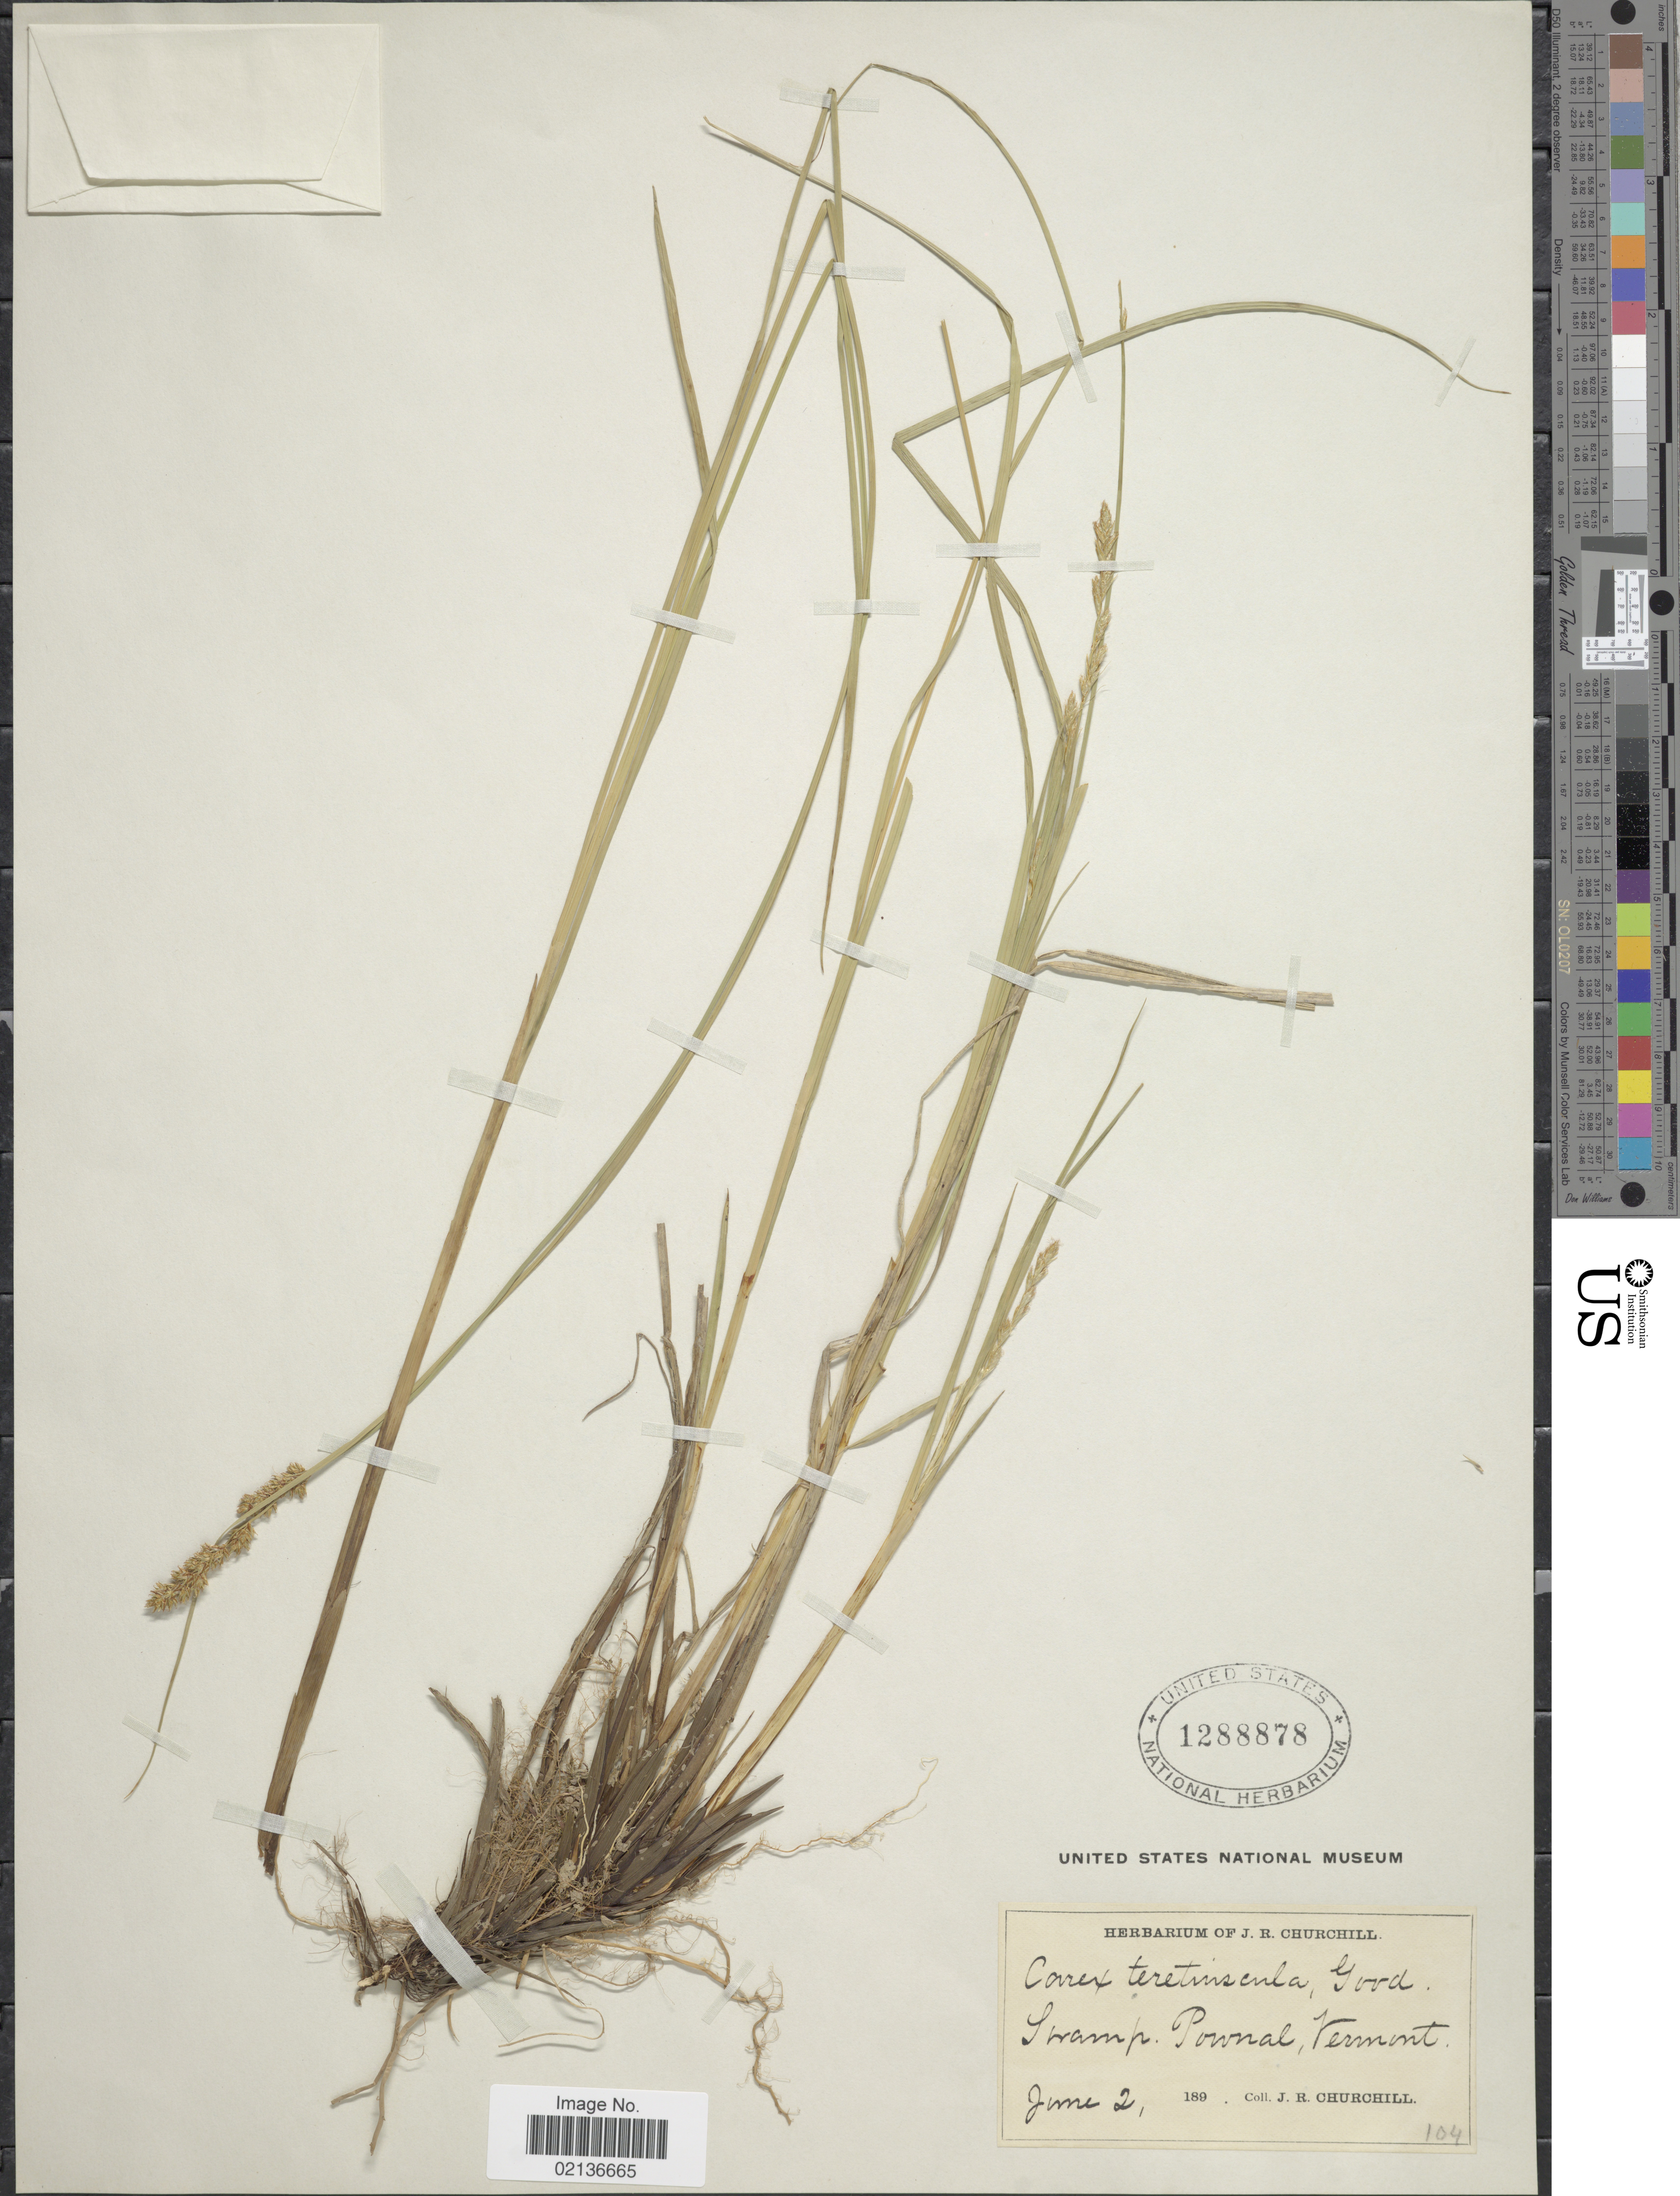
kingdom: Plantae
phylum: Tracheophyta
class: Liliopsida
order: Poales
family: Cyperaceae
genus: Carex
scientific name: Carex diandra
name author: Schrank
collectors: J. Churchill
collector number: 104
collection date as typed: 189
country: United States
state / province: Vermont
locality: Swamp, Pownal, Vermont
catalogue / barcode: US 1288878